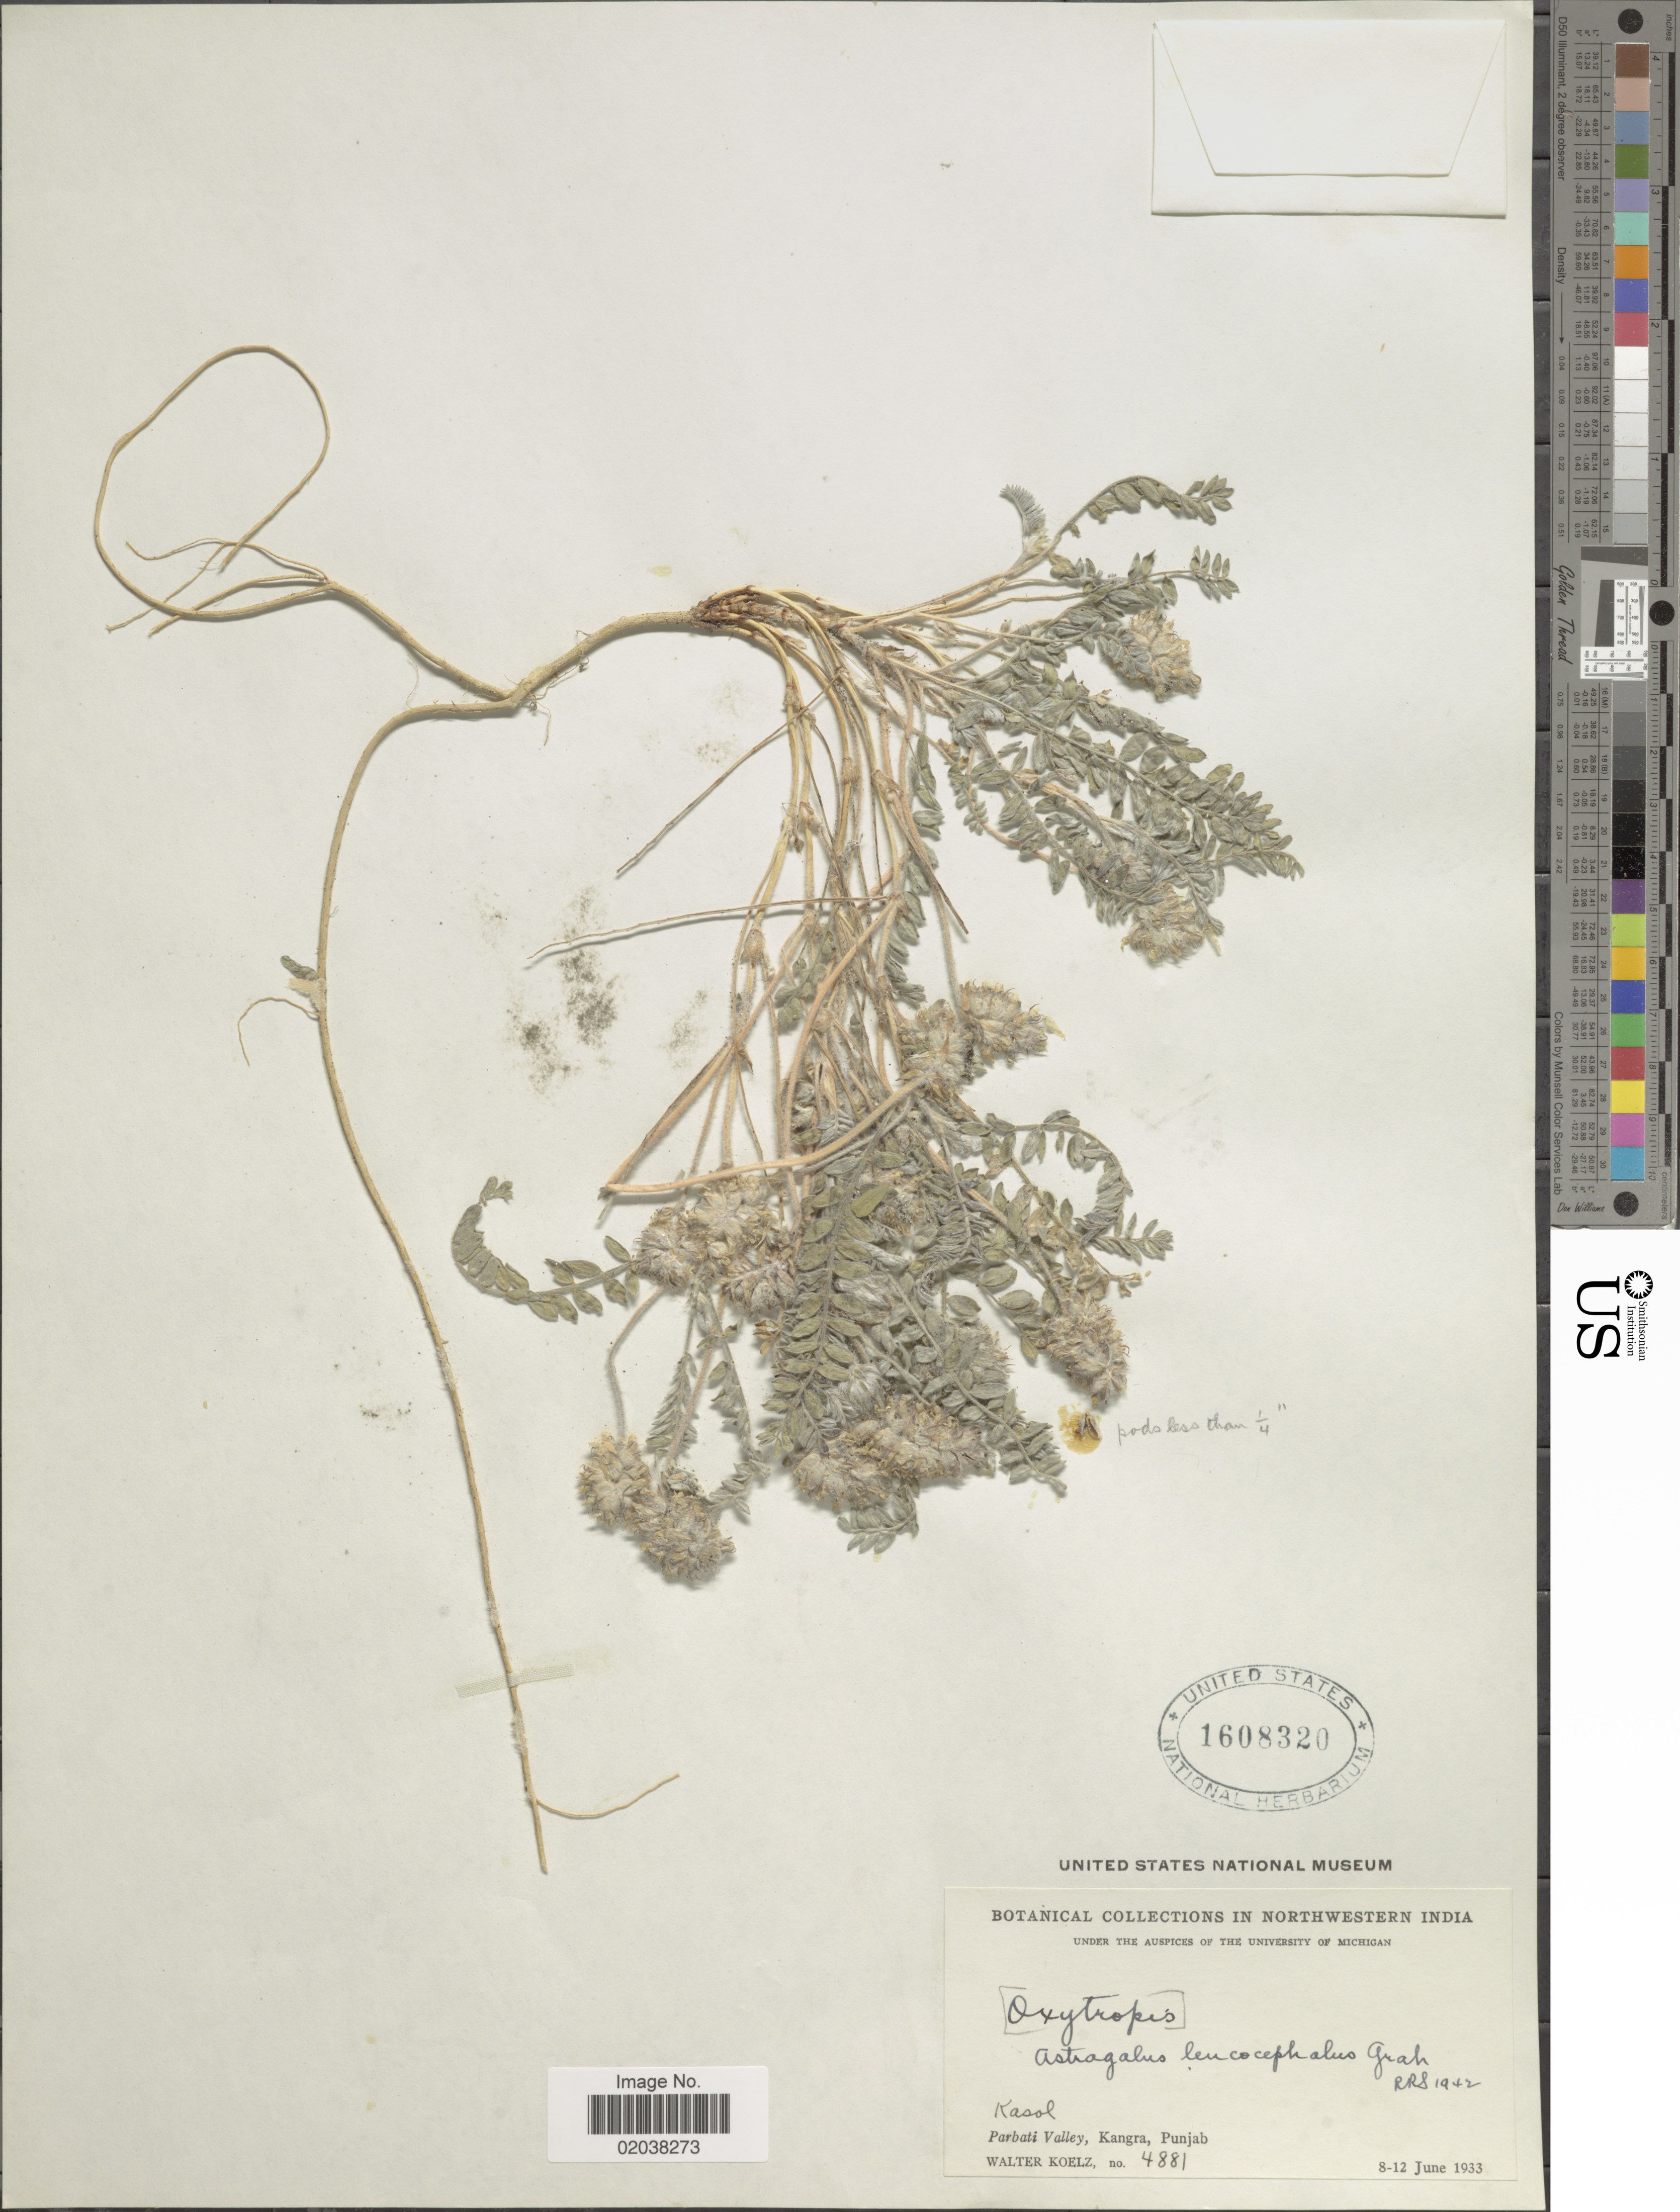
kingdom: Plantae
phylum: Tracheophyta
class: Magnoliopsida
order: Fabales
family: Fabaceae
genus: Astragalus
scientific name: Astragalus leucocephalus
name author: Bunge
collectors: W. N. Koelz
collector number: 4881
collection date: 1933-06-08/1933-06-12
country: India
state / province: Punjab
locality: Northwestern India, Kasol, Parbati Valley, Kangra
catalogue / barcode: US 1608320